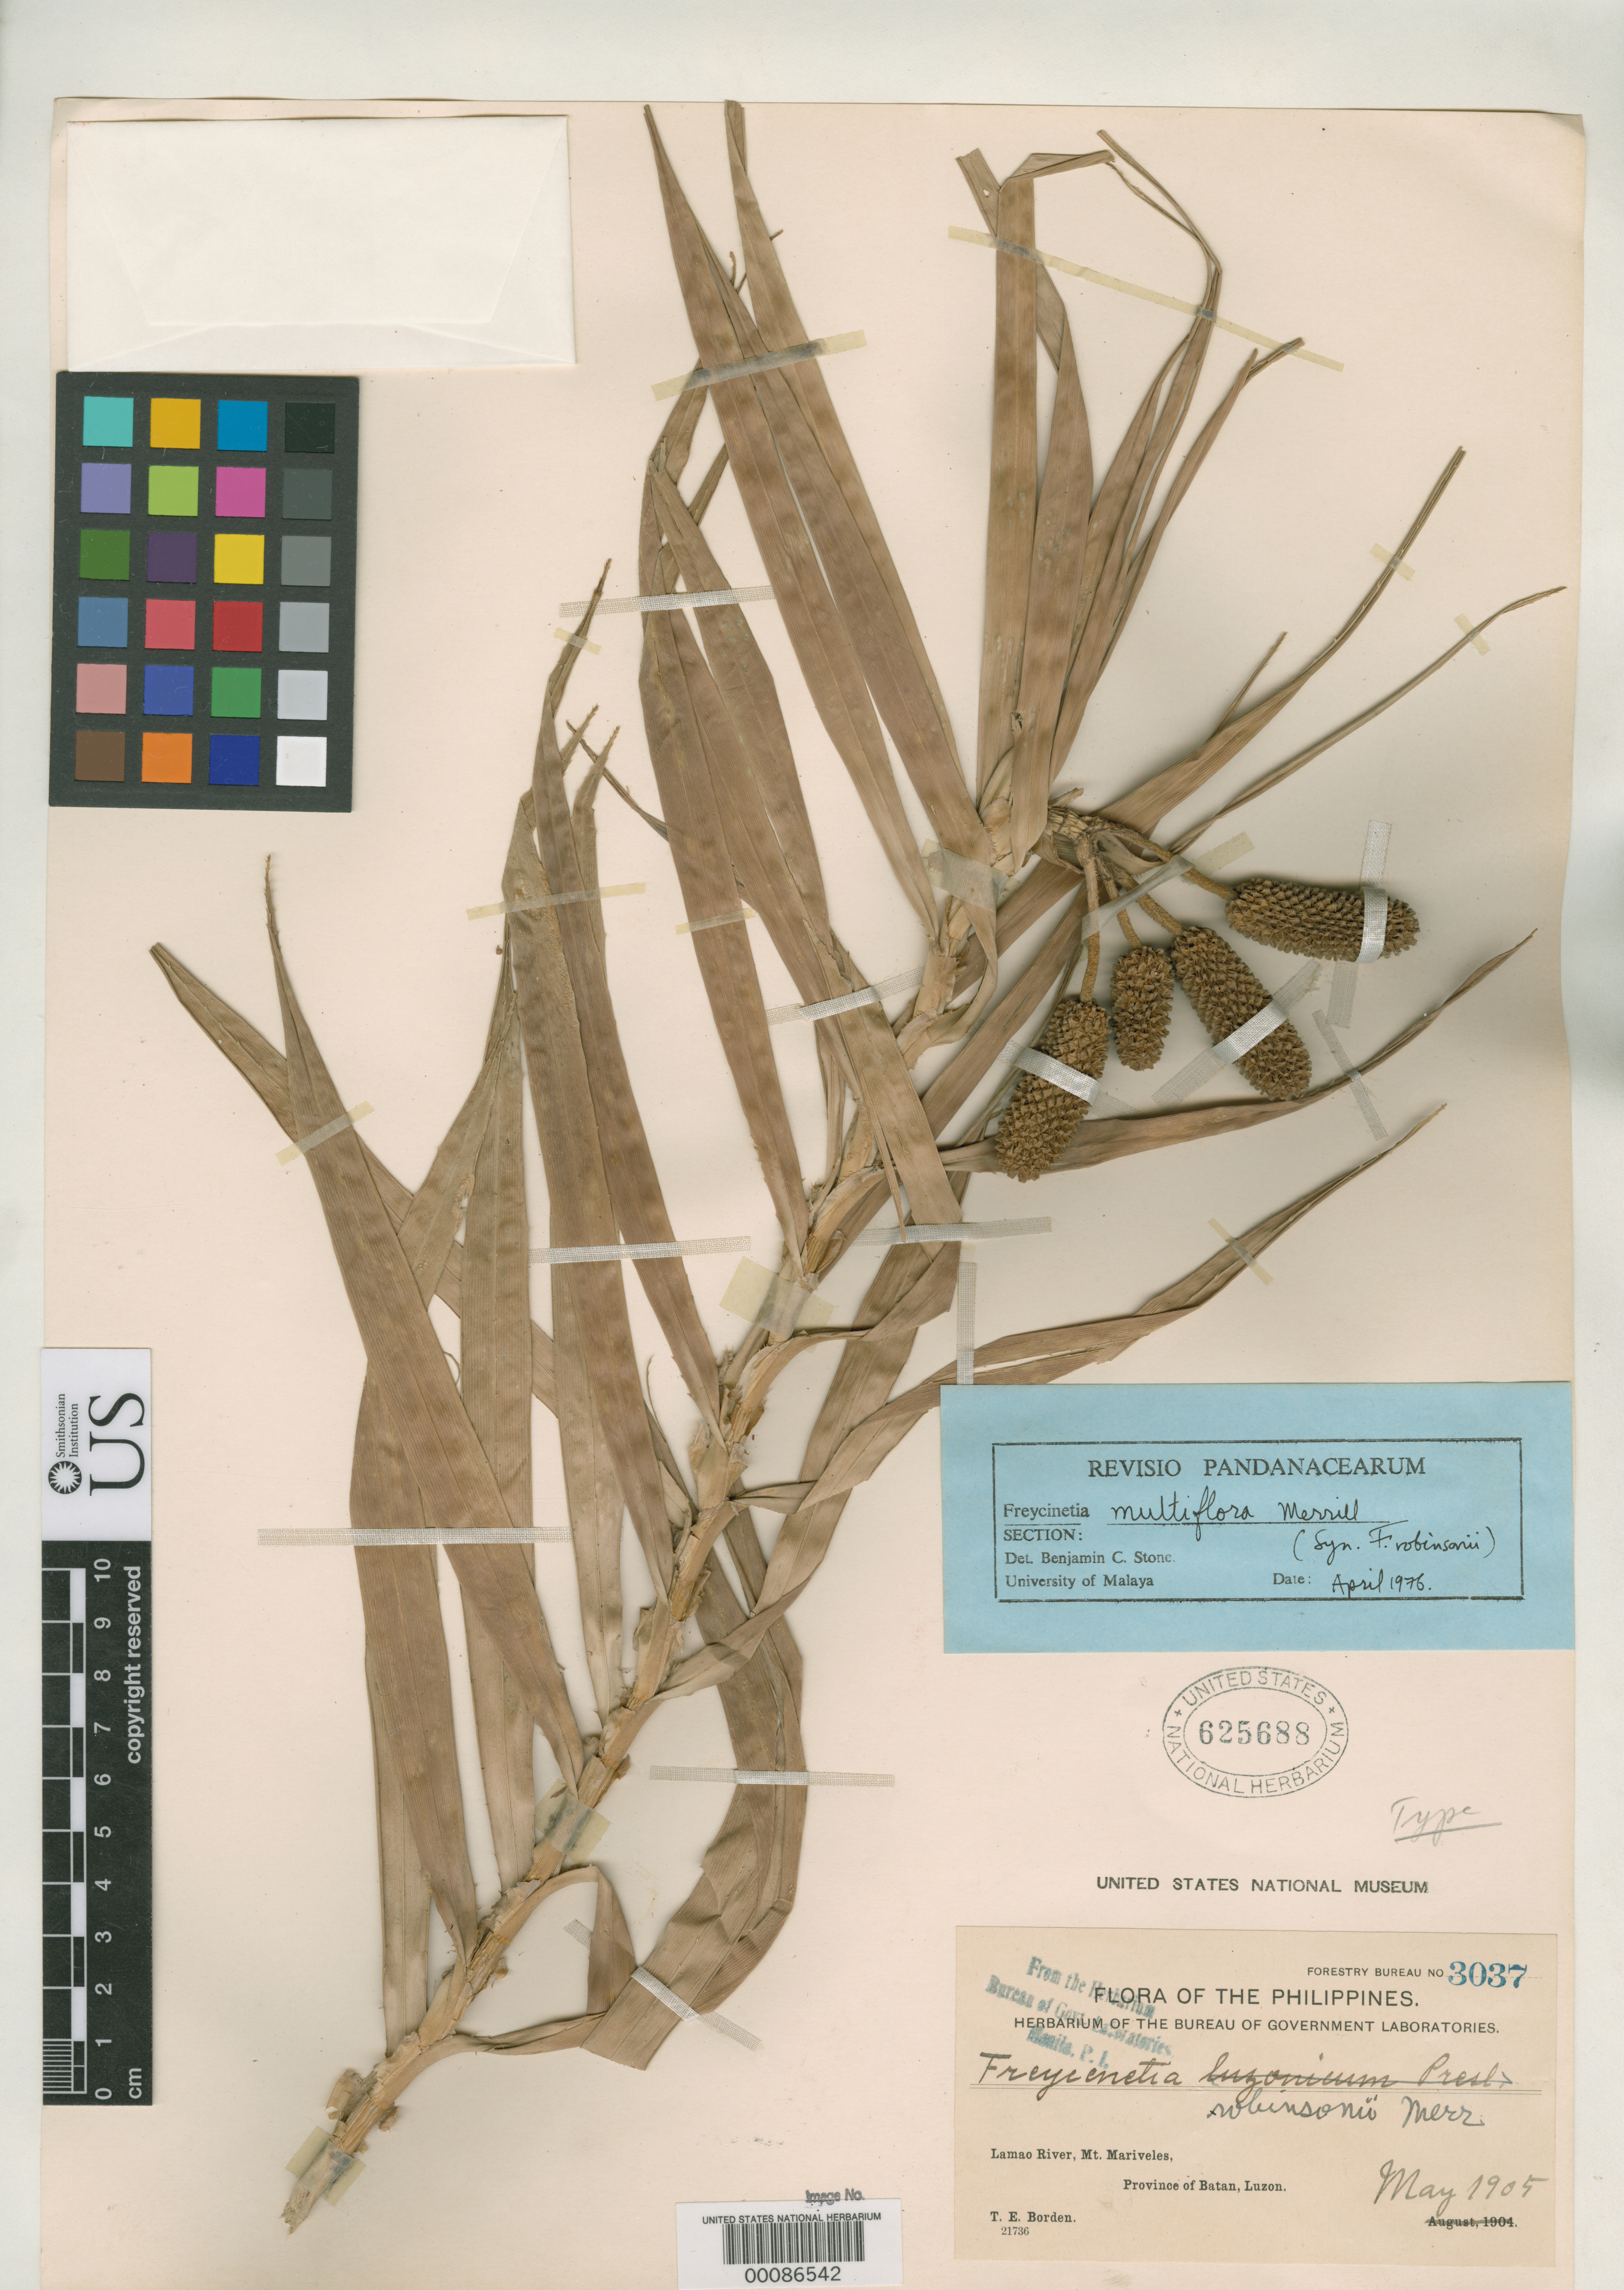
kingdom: Plantae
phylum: Tracheophyta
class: Liliopsida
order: Pandanales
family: Pandanaceae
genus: Freycinetia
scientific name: Freycinetia robinsonii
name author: Merr.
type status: Isotype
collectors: T. E. Borden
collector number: Bur. Sci. 3037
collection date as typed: May, 1904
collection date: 1904-05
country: Philippines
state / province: Central Luzon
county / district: Bataan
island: Luzon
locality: Lamao River.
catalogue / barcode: US 625688